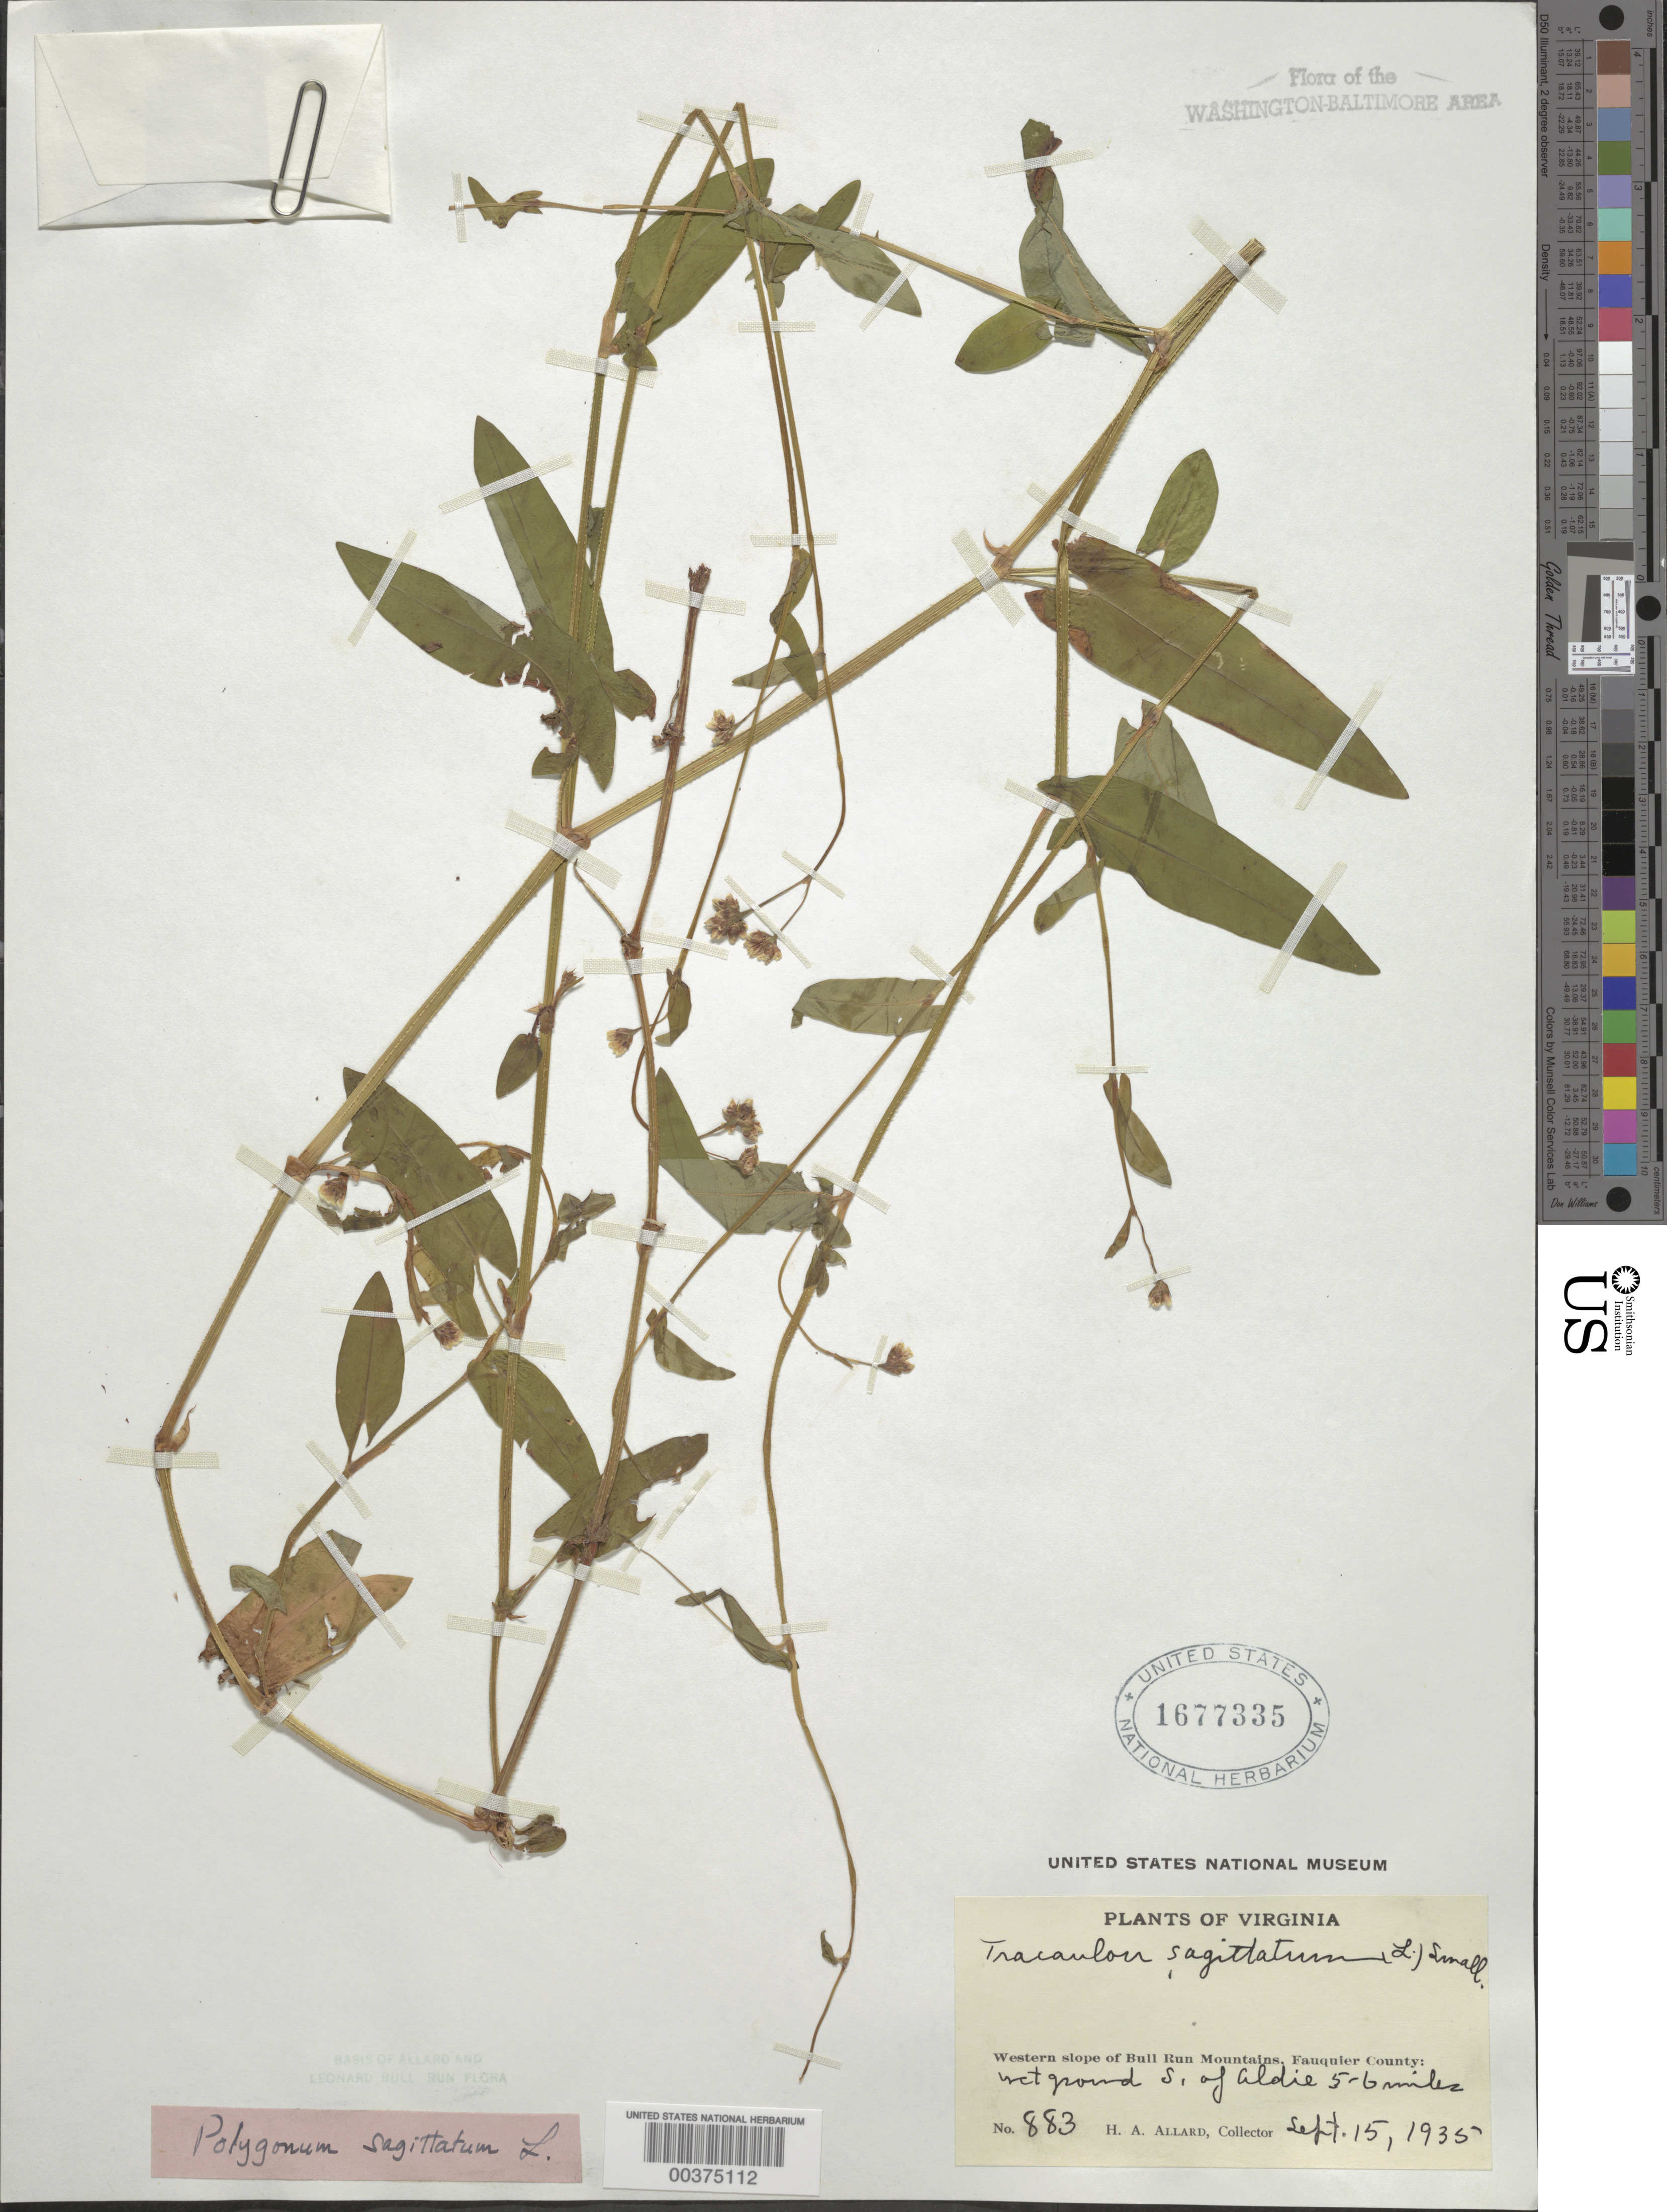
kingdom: Plantae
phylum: Tracheophyta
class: Magnoliopsida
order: Caryophyllales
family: Polygonaceae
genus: Persicaria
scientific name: Persicaria sagittata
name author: (L.) H. Gross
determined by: Atha, D. E.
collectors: H. A. Allard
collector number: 883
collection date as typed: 15 Sep 1935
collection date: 1935-09-15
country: United States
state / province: Virginia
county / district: Fauquier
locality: South of Aldie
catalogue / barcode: US 1677335